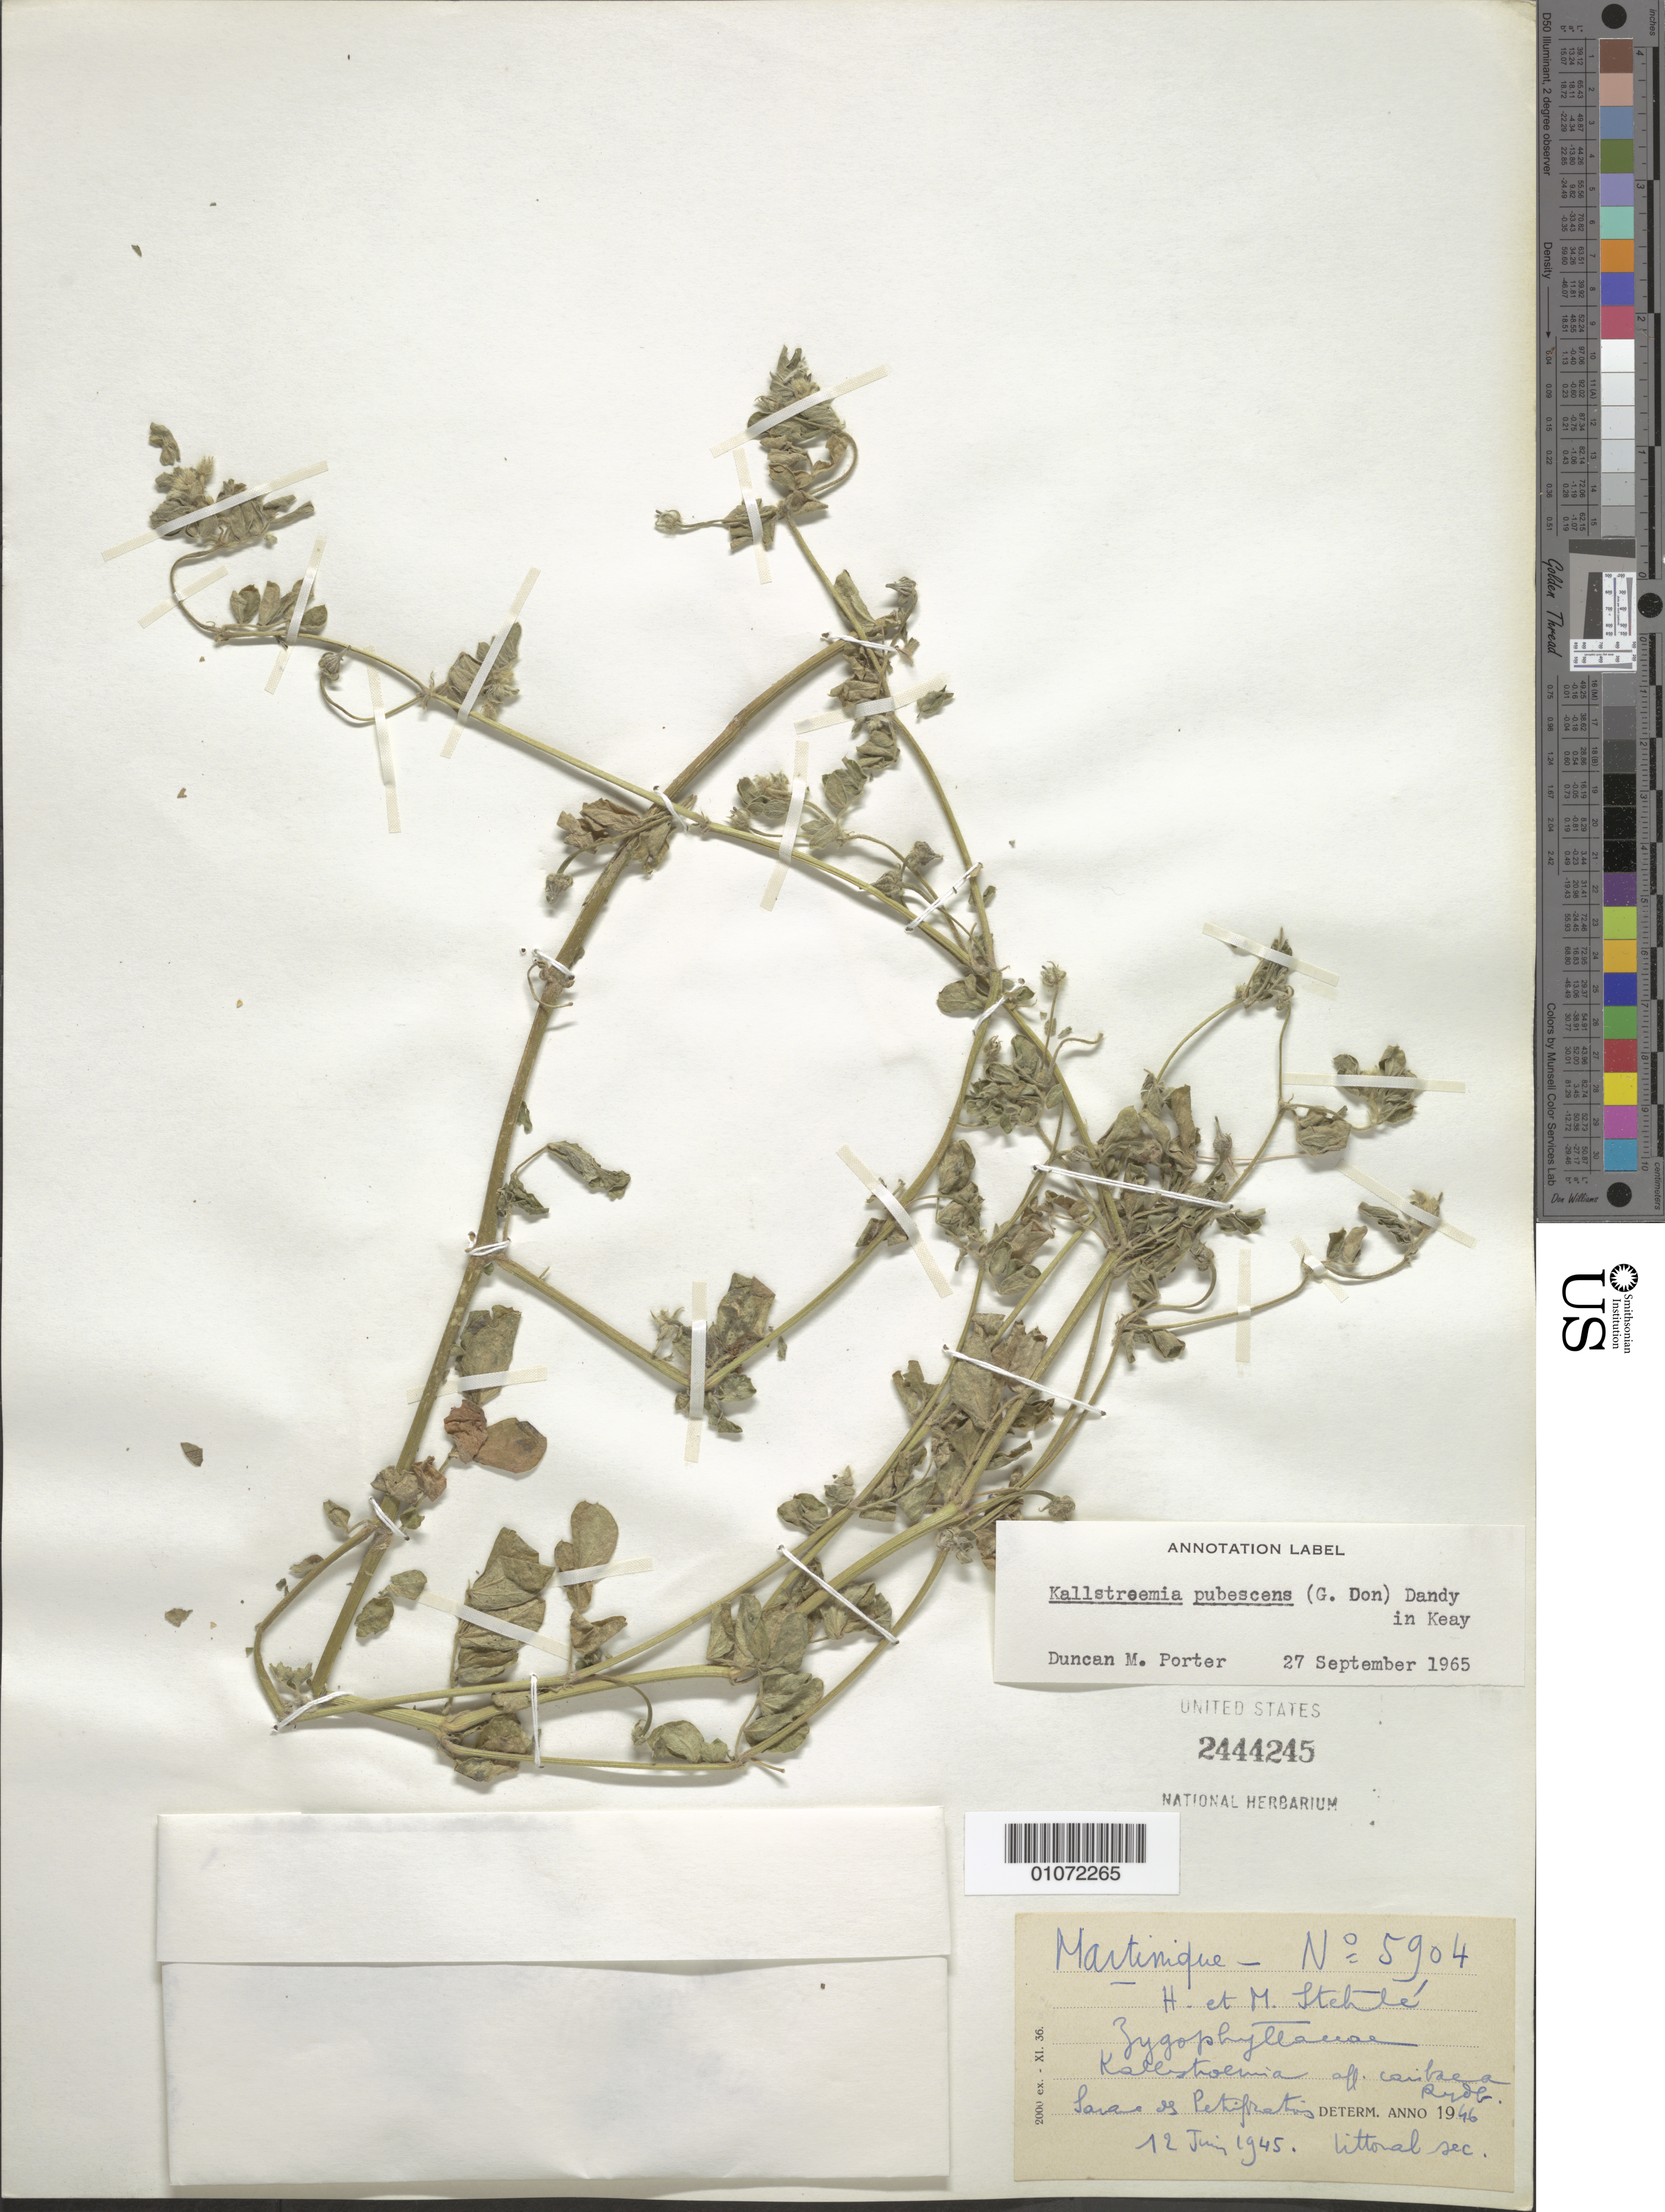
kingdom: Plantae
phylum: Tracheophyta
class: Magnoliopsida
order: Zygophyllales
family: Zygophyllaceae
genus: Kallstroemia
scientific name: Kallstroemia pubescens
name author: (G. Don) Dandy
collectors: A. Questel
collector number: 5904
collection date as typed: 12 Jun 1945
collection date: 1945-06-12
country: Martinique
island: Martinique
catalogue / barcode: US 2444245